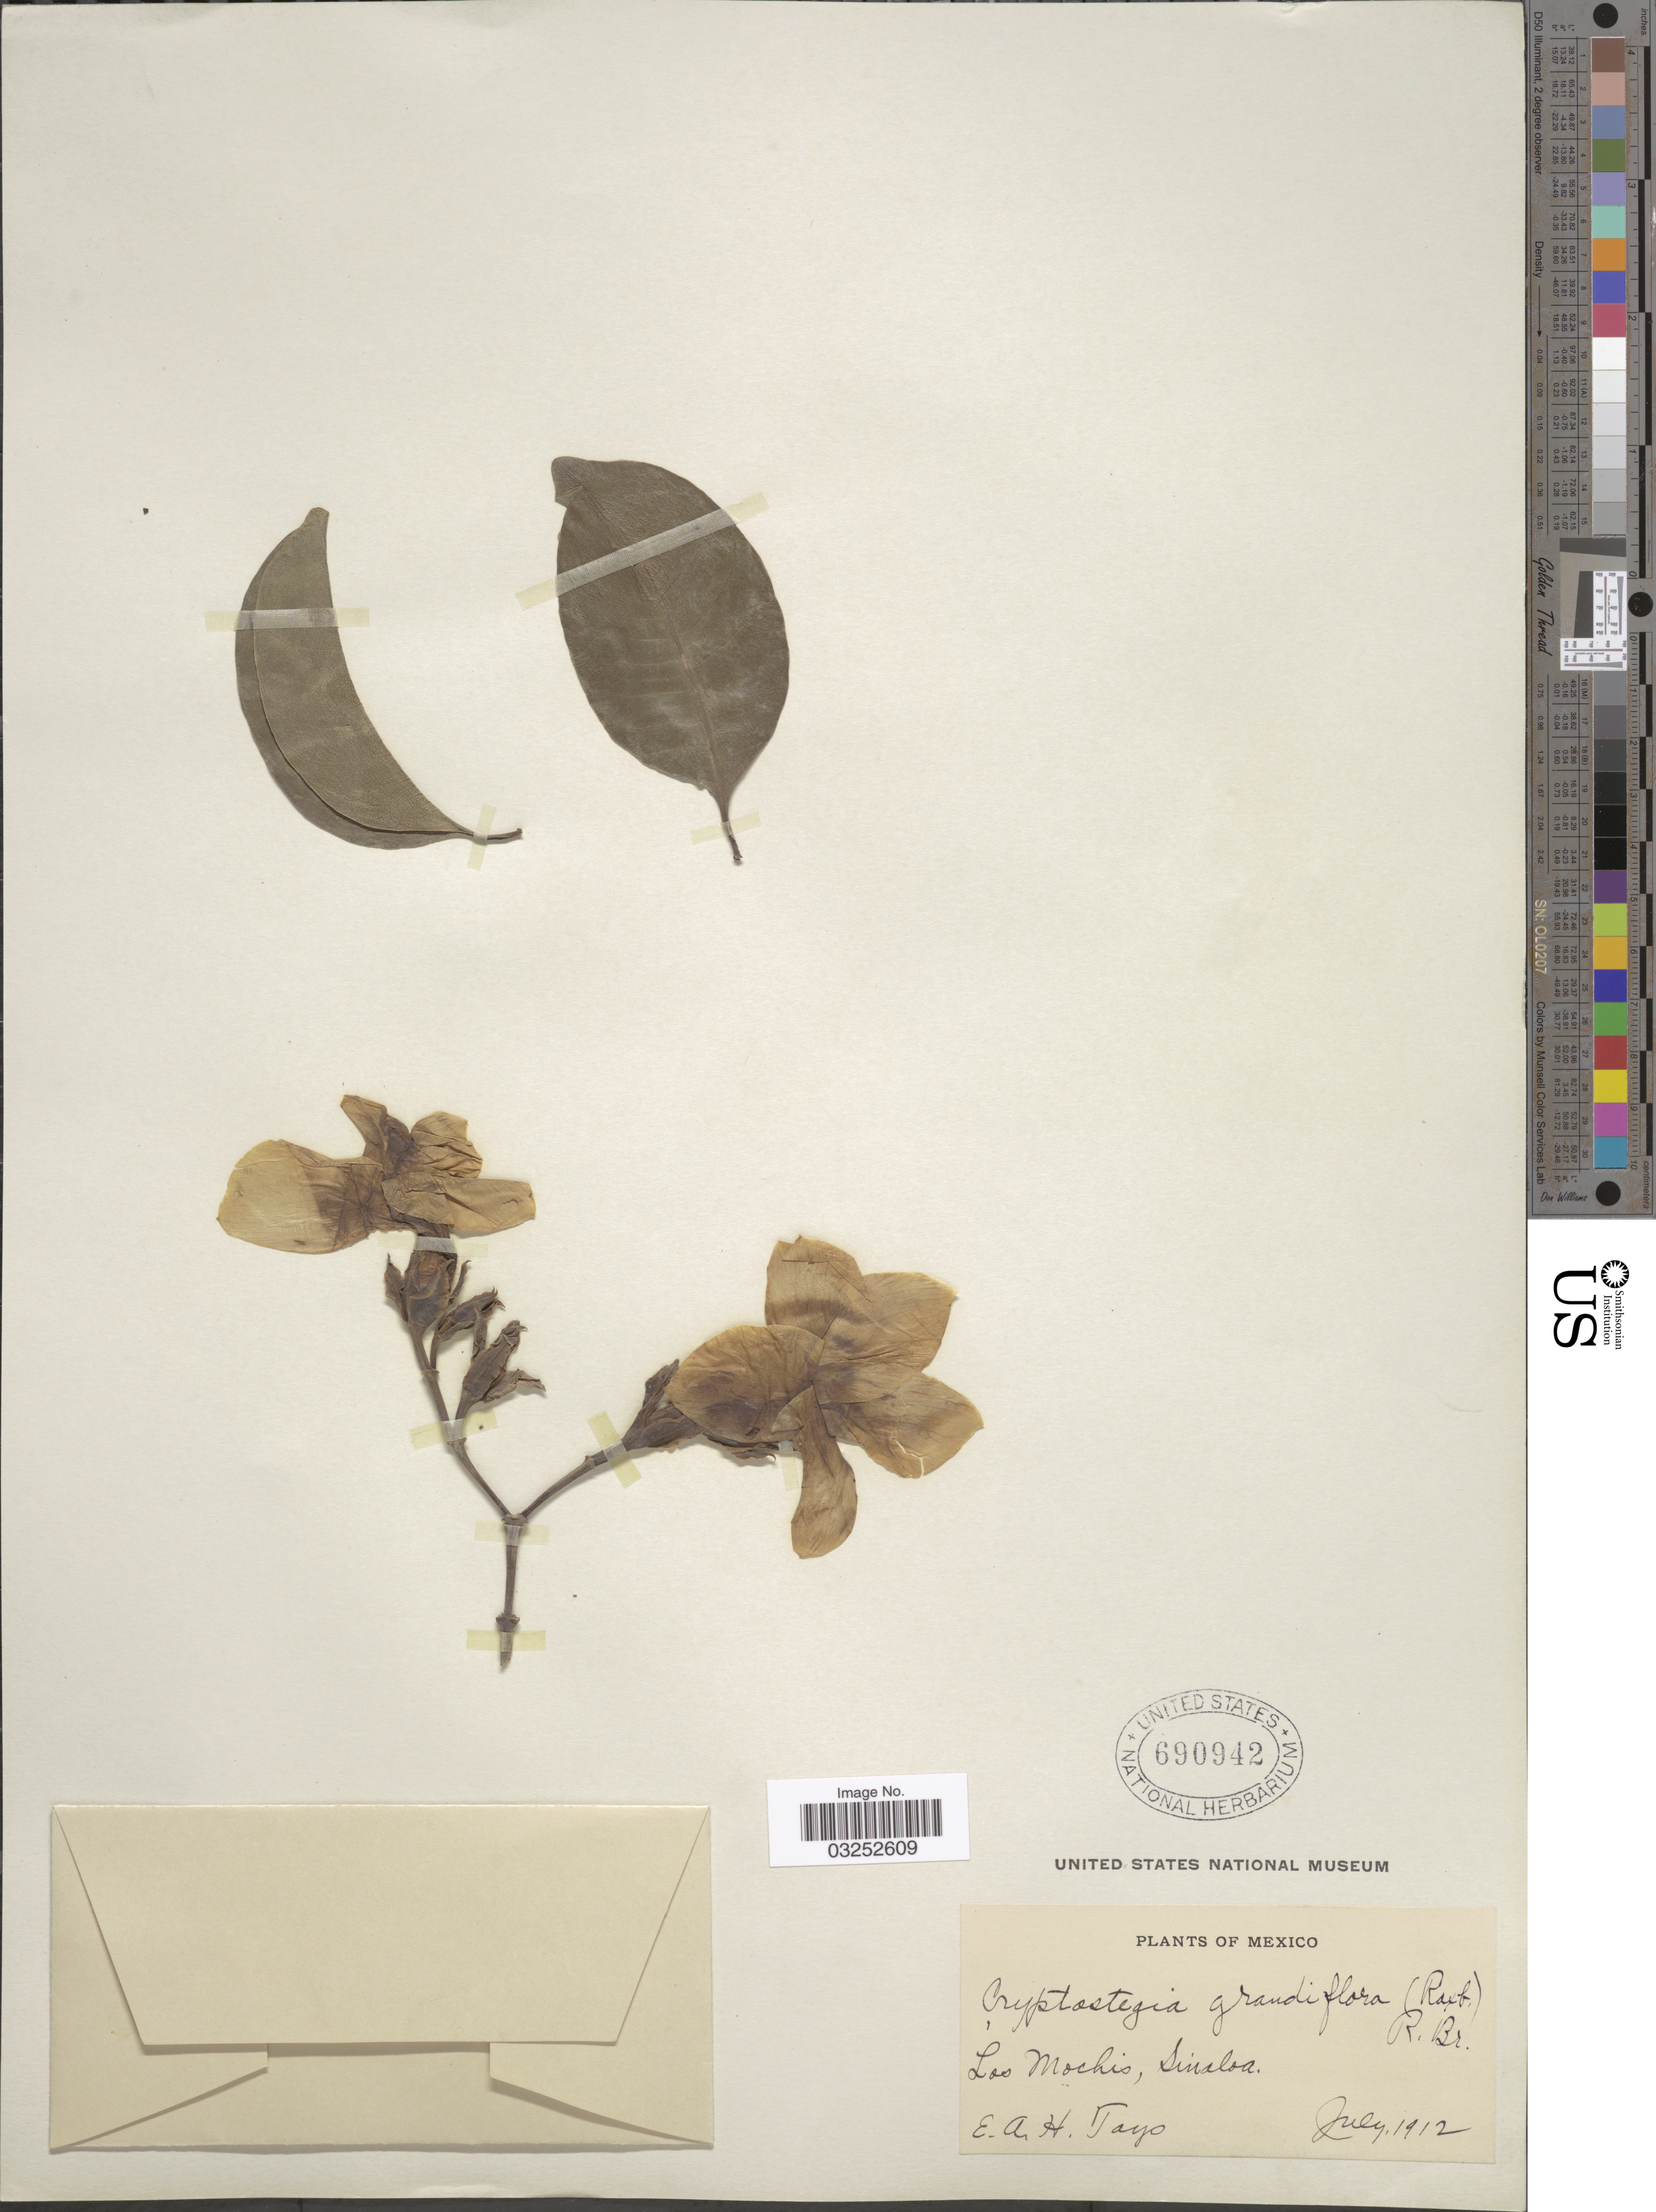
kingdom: Plantae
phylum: Tracheophyta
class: Magnoliopsida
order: Gentianales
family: Apocynaceae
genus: Cryptostegia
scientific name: Cryptostegia grandiflora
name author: Roxb. ex R. Br.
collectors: E. Tays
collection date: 1912-07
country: Mexico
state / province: Sinaloa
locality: Los Mochis, Sinaloa.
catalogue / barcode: US 690942